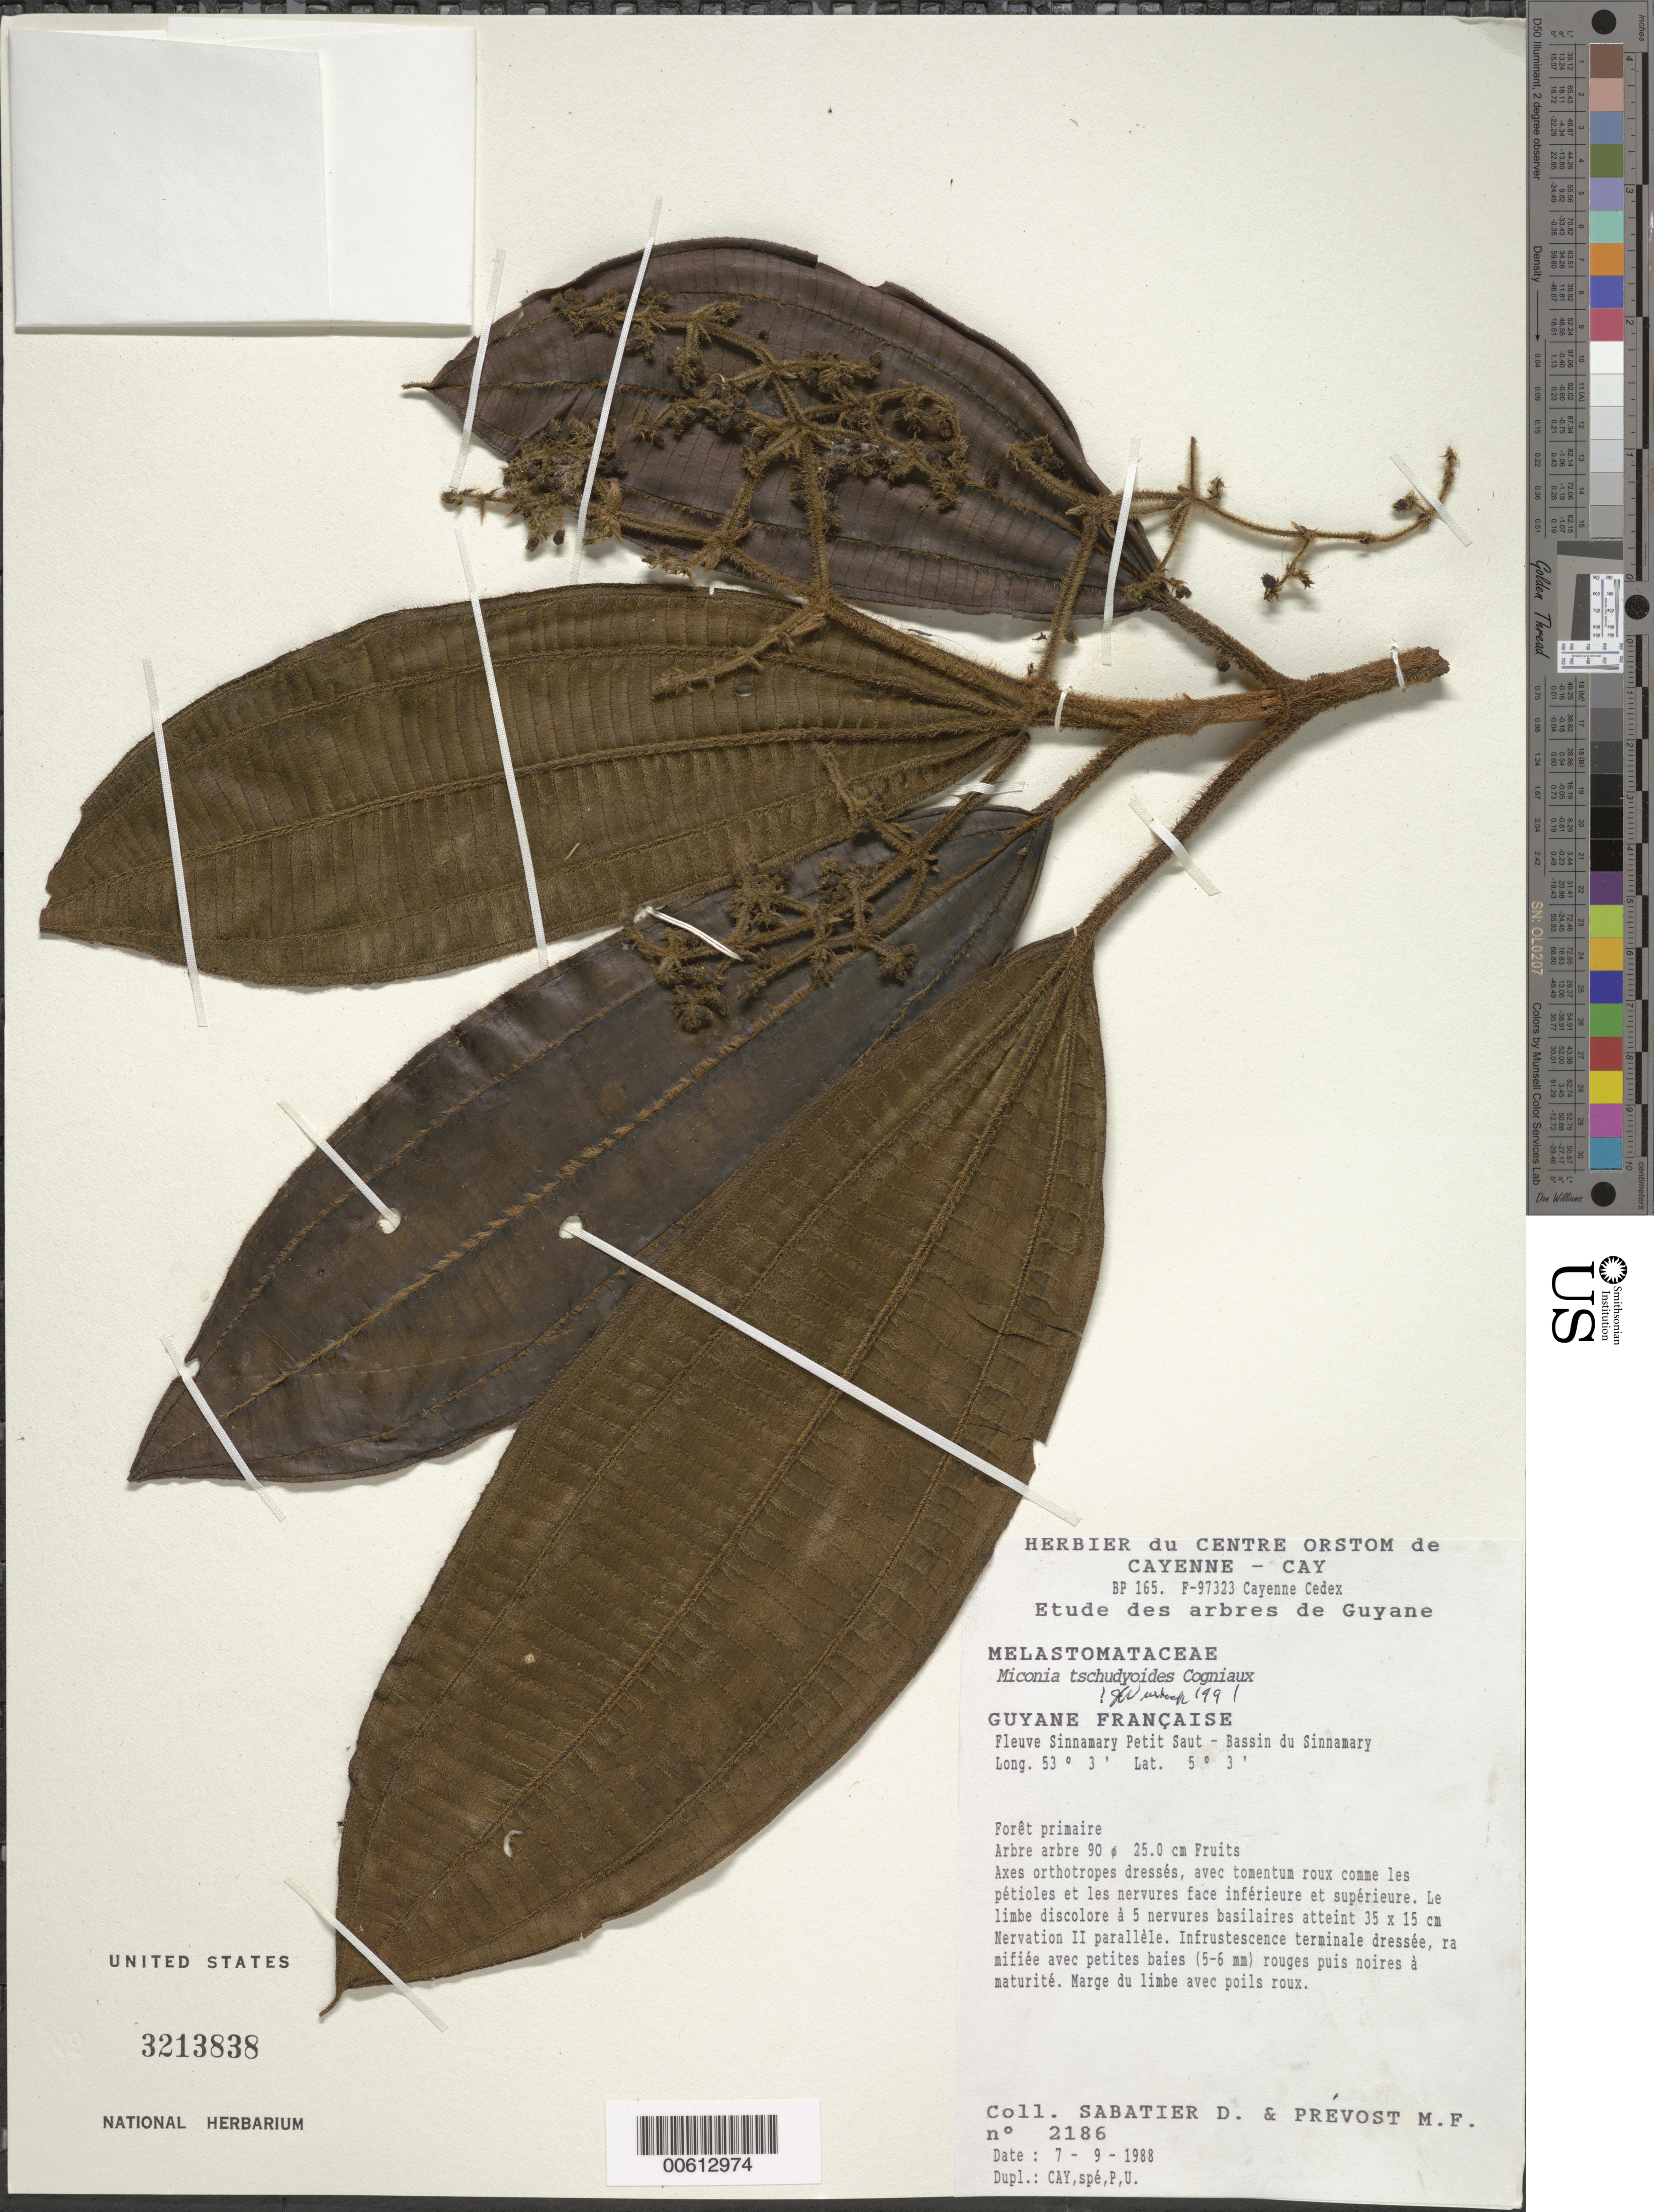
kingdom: Plantae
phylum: Tracheophyta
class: Magnoliopsida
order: Myrtales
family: Melastomataceae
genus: Miconia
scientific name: Miconia tschudyoides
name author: Cogn.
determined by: Wurdack, John J., (US), US (UNITED STATES)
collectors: D. Sabatier & M.-F. Prévost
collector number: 2186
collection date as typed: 7-Sep-88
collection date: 1988-09-07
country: French Guiana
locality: Petit Saut, Fleuve Sinnamary, Bassin du Sinnamary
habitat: Primary forest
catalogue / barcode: US 3213838